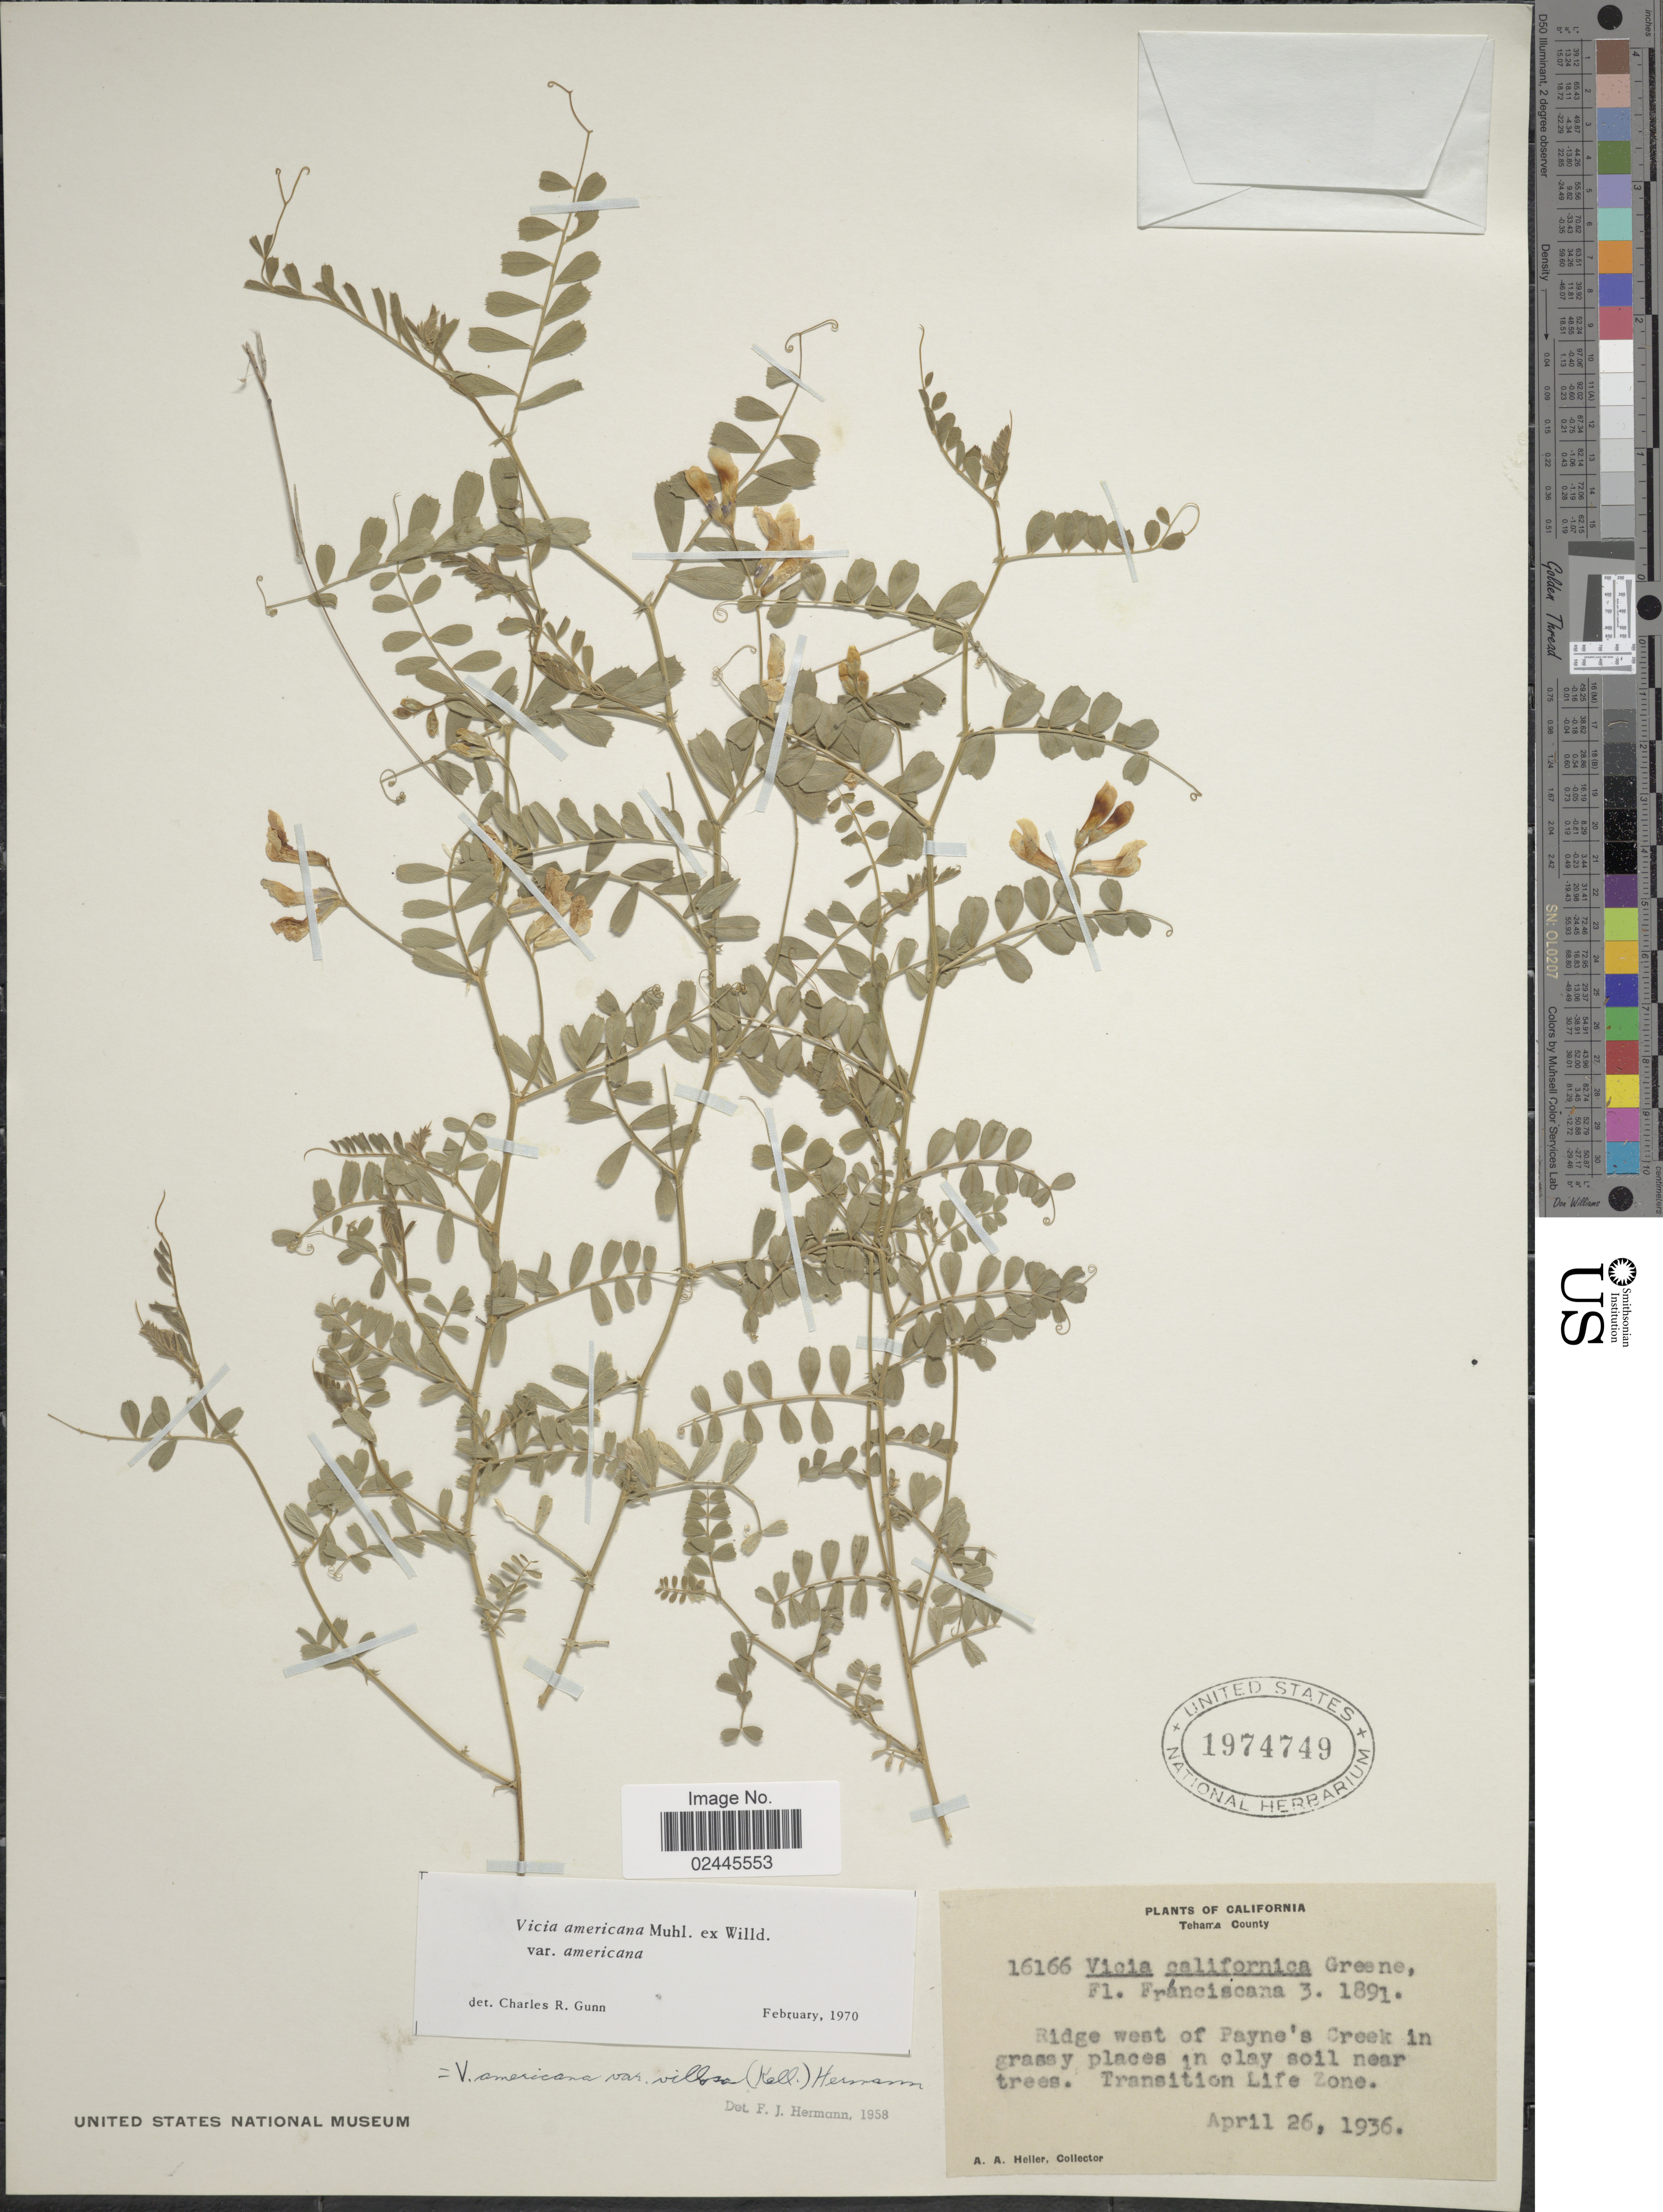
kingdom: Plantae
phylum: Tracheophyta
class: Magnoliopsida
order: Fabales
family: Fabaceae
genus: Vicia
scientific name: Vicia americana var. americana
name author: Muhl. ex Willd.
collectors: A. A. Heller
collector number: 16166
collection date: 1936-04-26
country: United States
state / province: California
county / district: Tehama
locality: Tehama County, ridge west of Payne's Creek in grassy places in clay soil near trees, Transition Life Zone.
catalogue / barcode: US 1974749